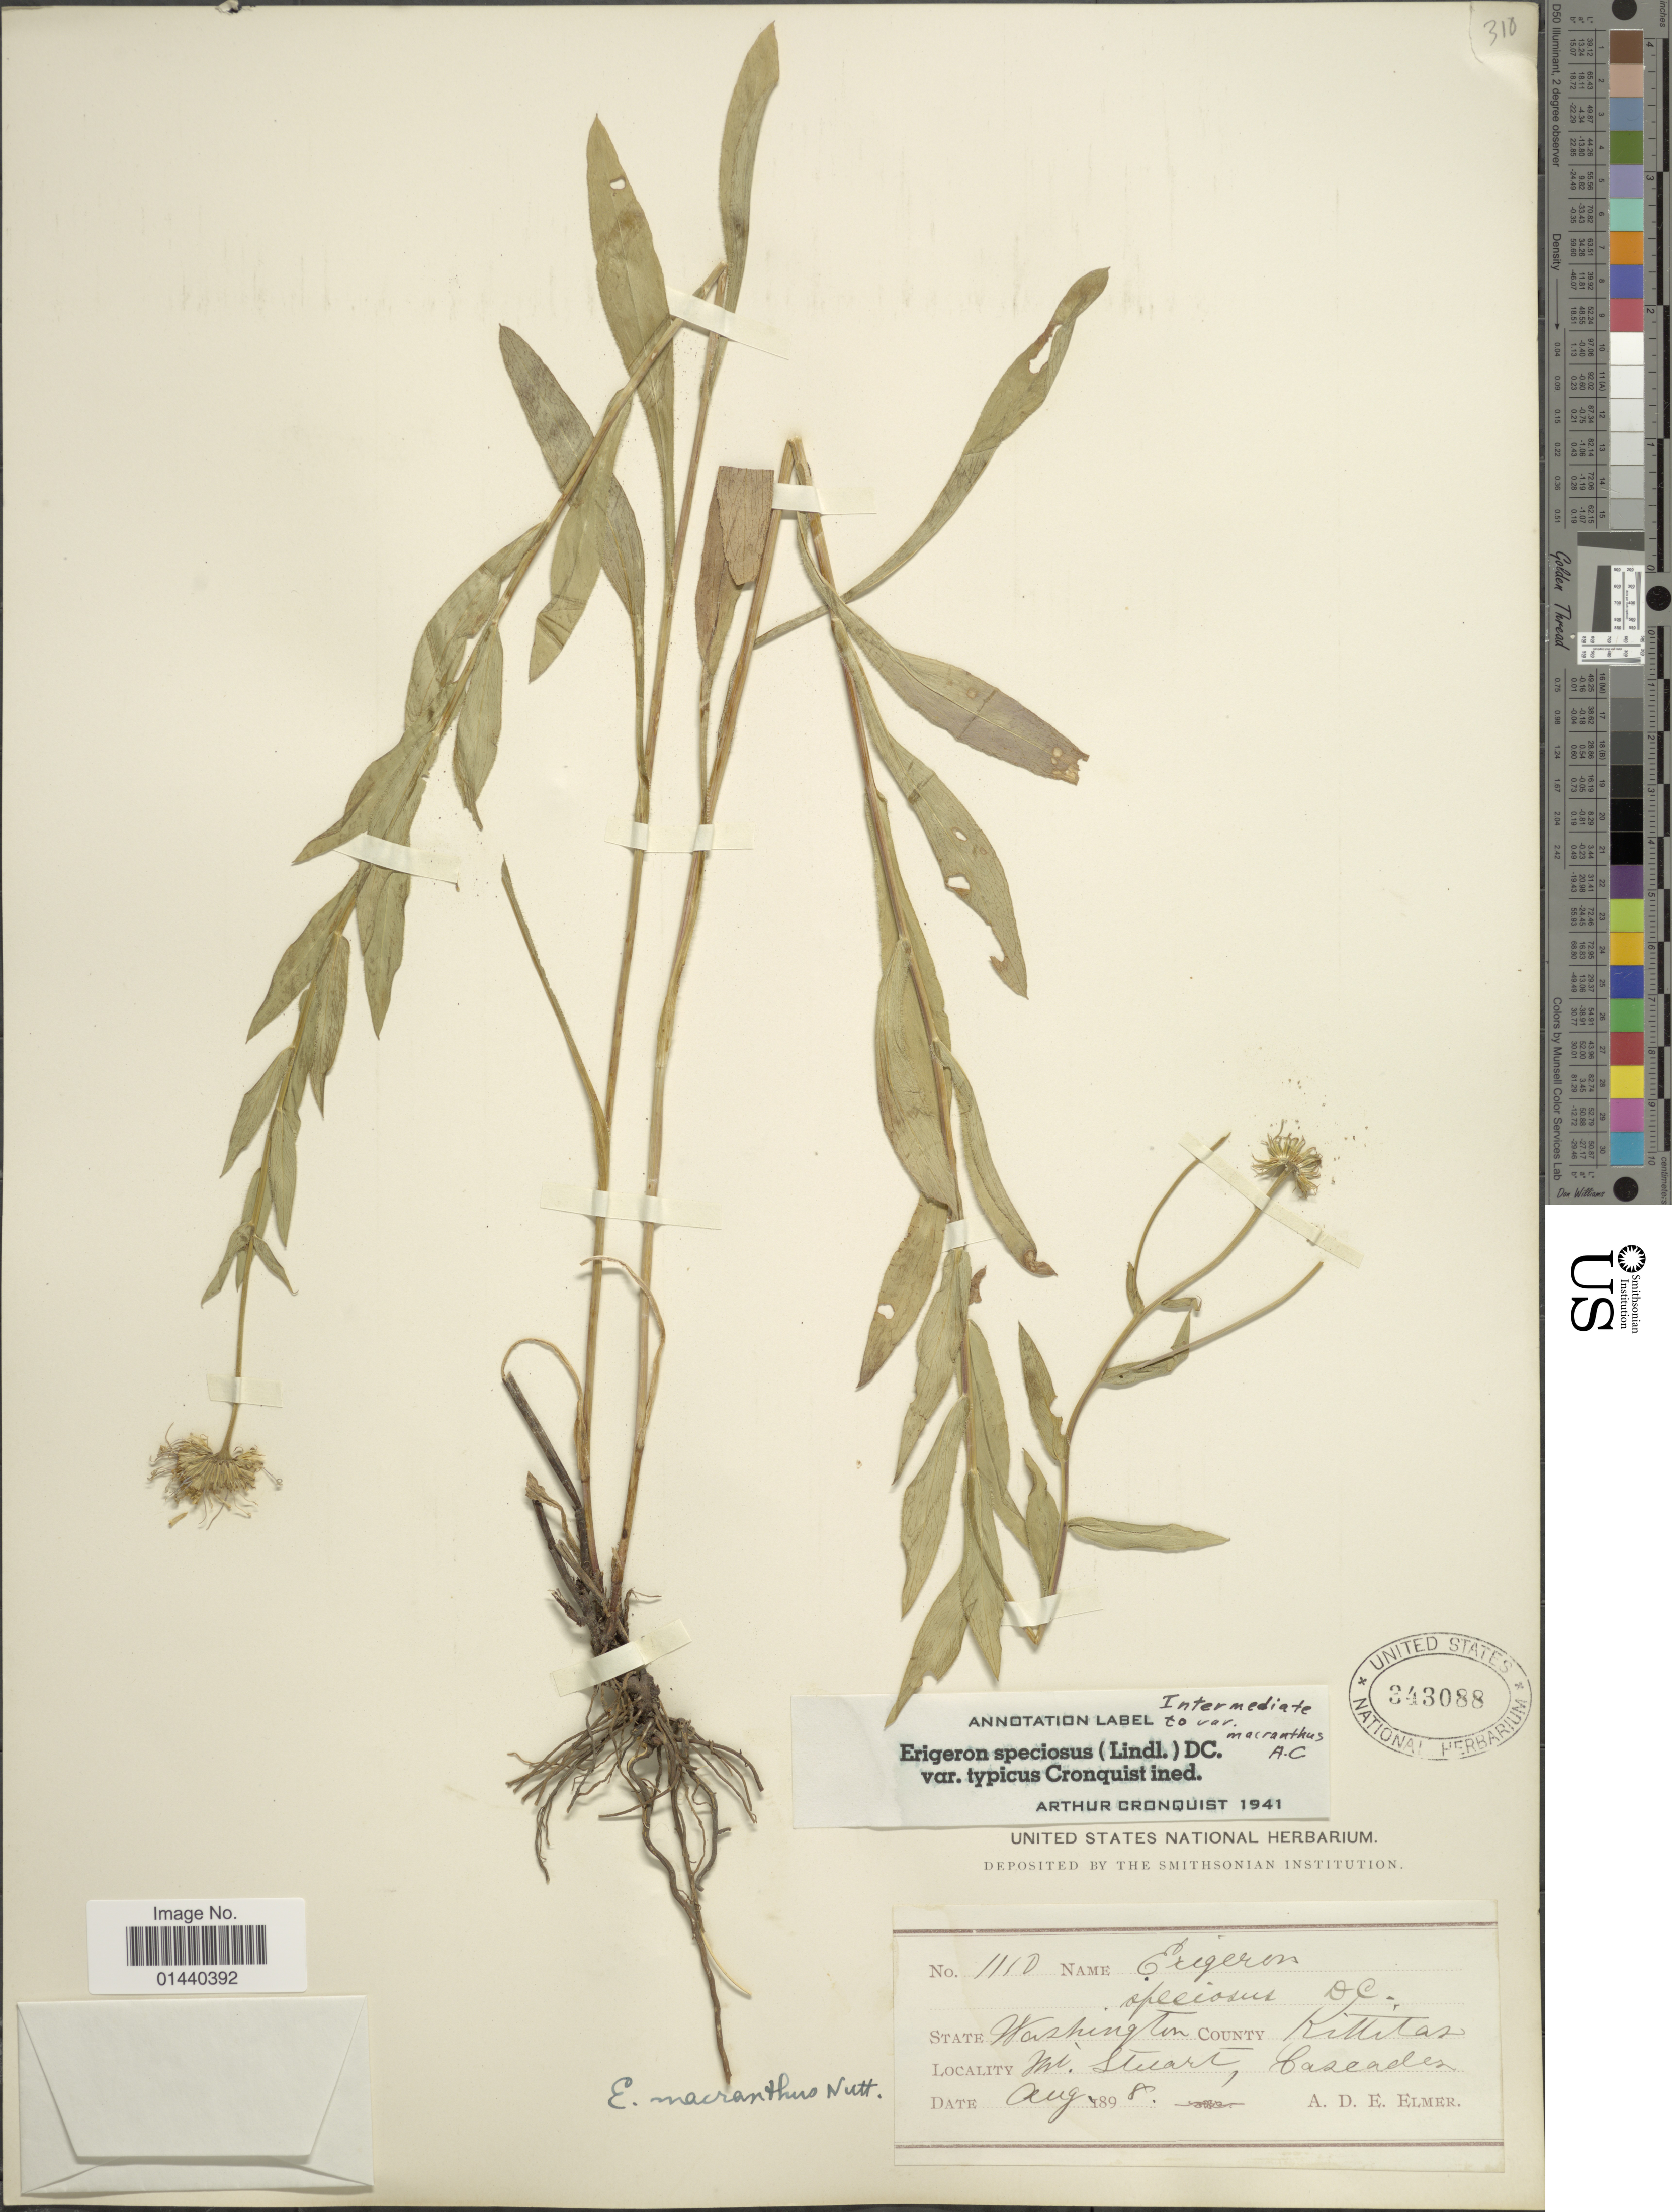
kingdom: Plantae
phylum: Tracheophyta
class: Magnoliopsida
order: Asterales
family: Asteraceae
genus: Erigeron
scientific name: Erigeron speciosus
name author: (Lindl.) DC.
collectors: A. D. E. Elmer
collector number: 1110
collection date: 1898-08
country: United States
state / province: Washington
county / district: Kittitas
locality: County Kittitas. Mt. Stuart, Cascades.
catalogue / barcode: US 343088